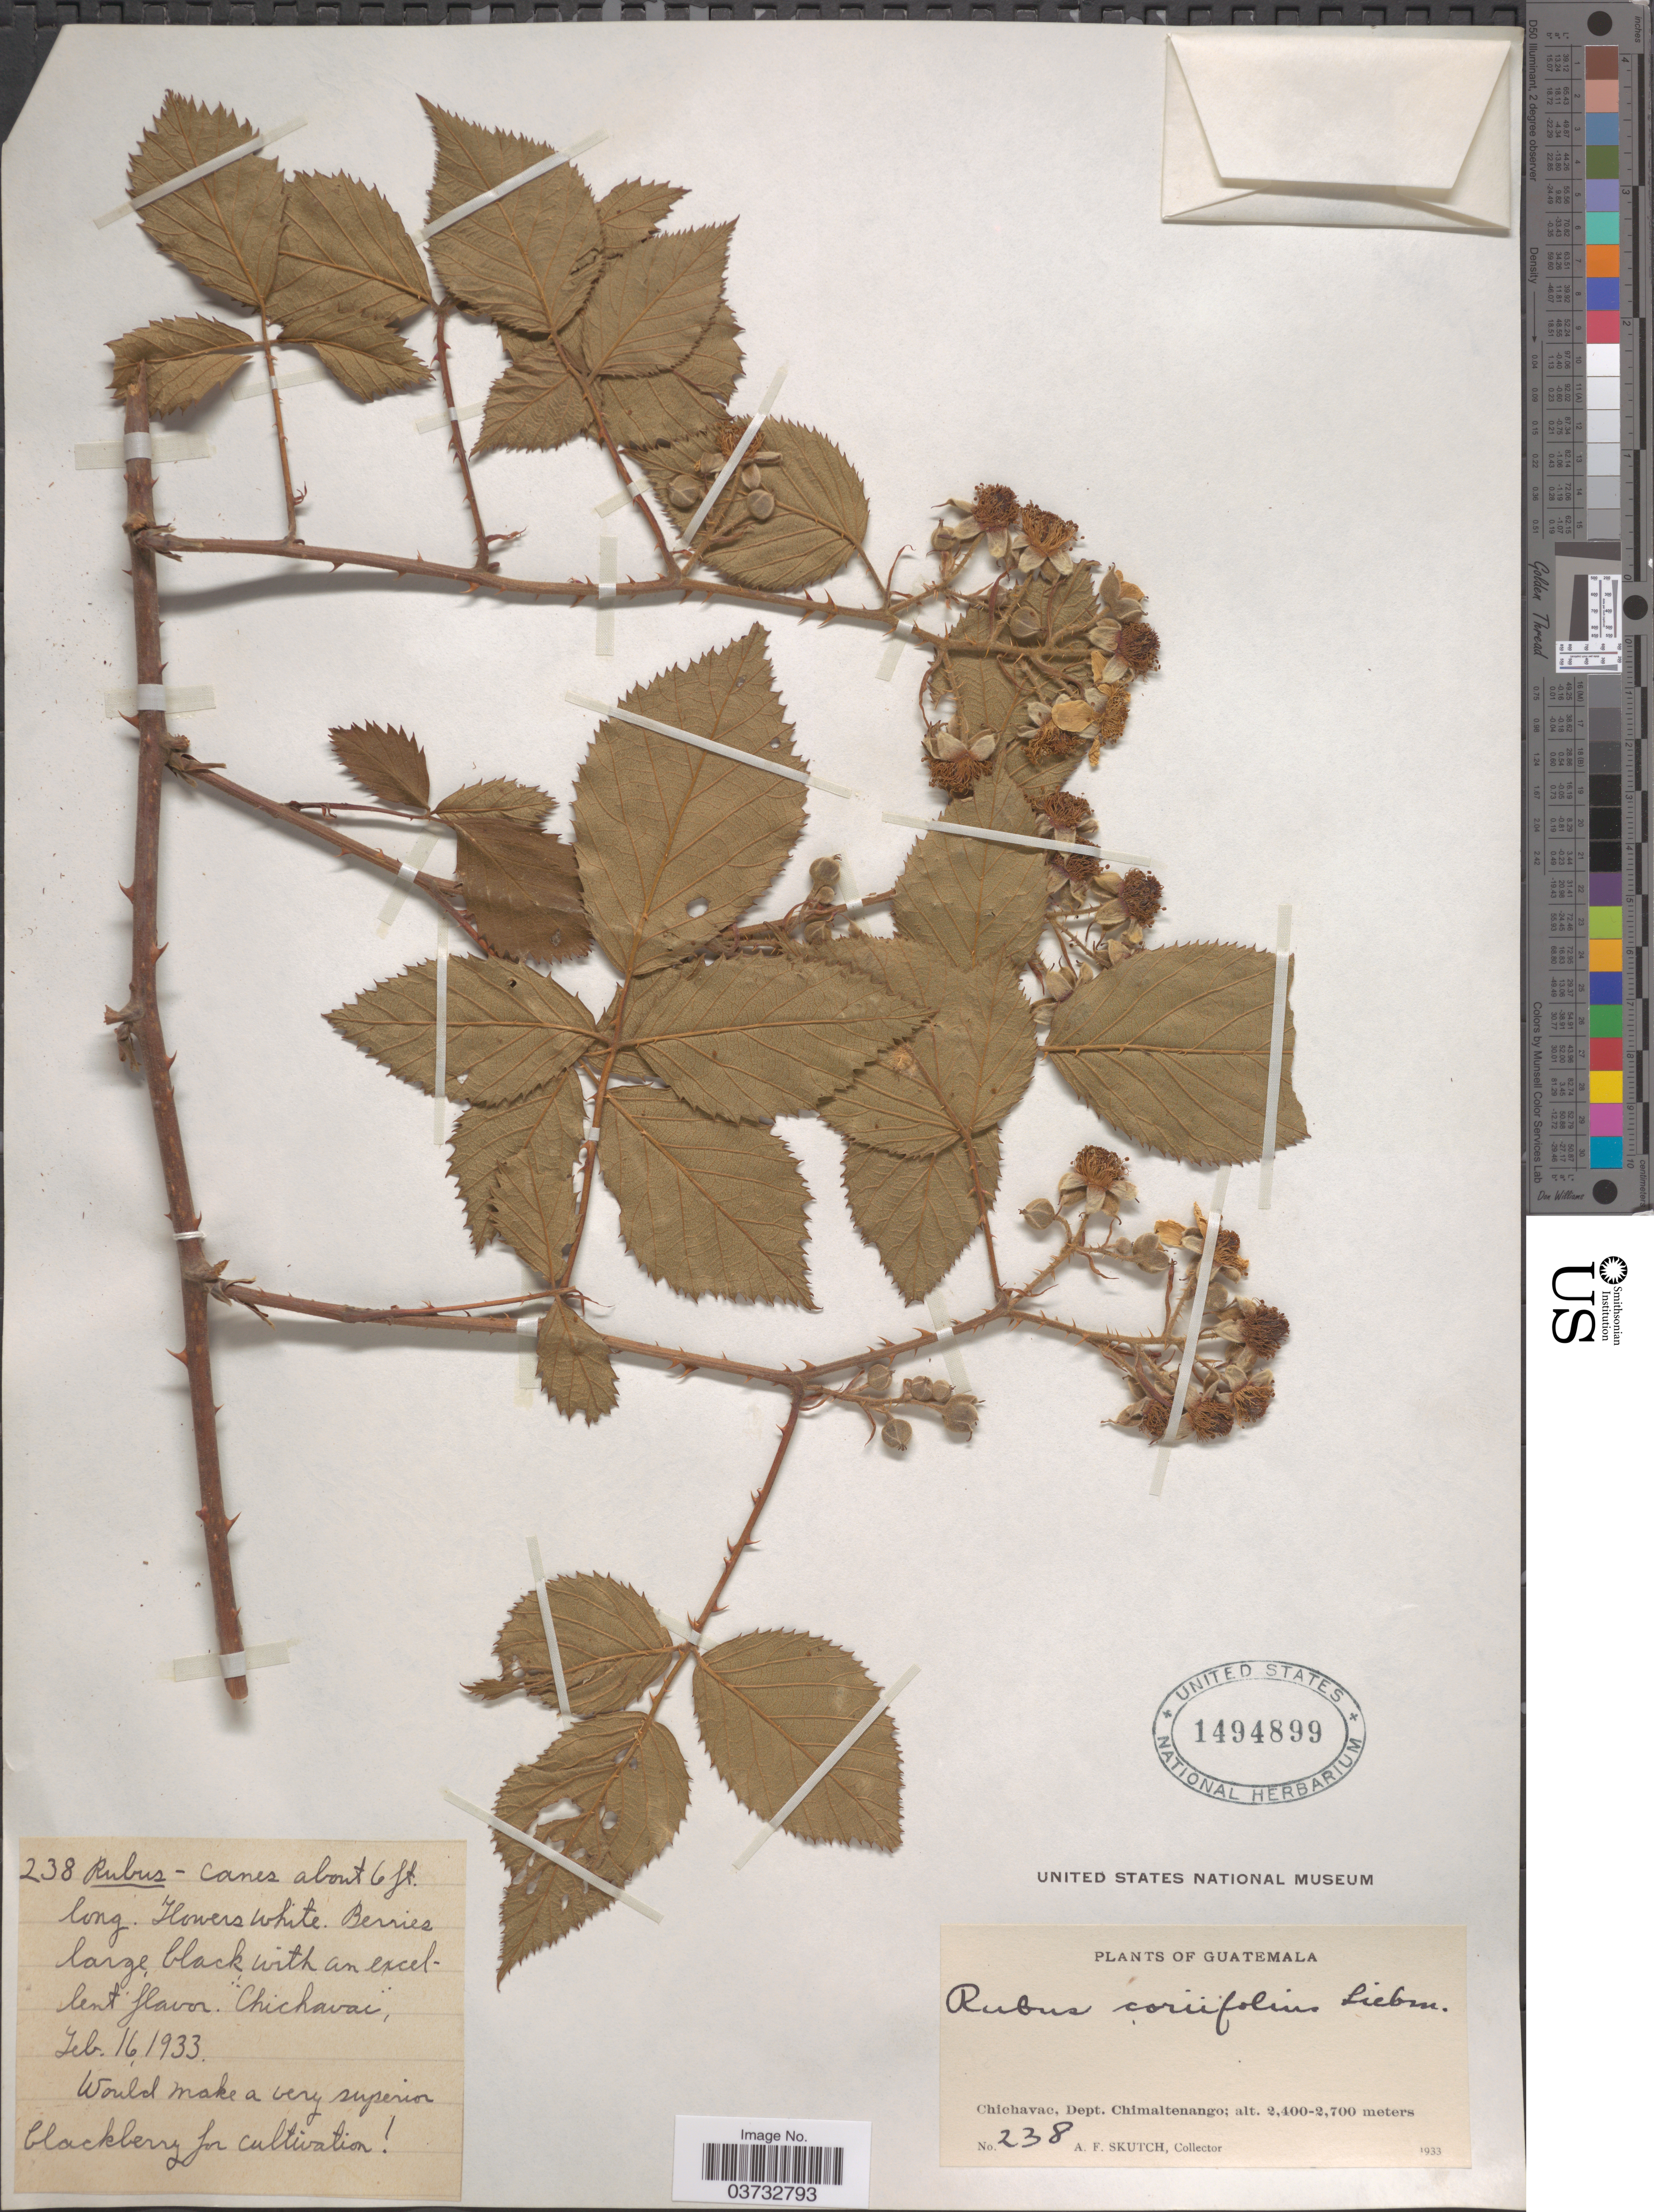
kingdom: Plantae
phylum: Tracheophyta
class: Magnoliopsida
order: Rosales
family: Rosaceae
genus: Rubus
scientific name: Rubus coriifolius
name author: Liebm.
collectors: A. F. Skutch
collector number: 238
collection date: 1933-02-16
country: Guatemala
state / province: Chimaltenango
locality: Chichavac, Dept. Chimaltenango.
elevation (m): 2400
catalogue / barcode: US 1494899